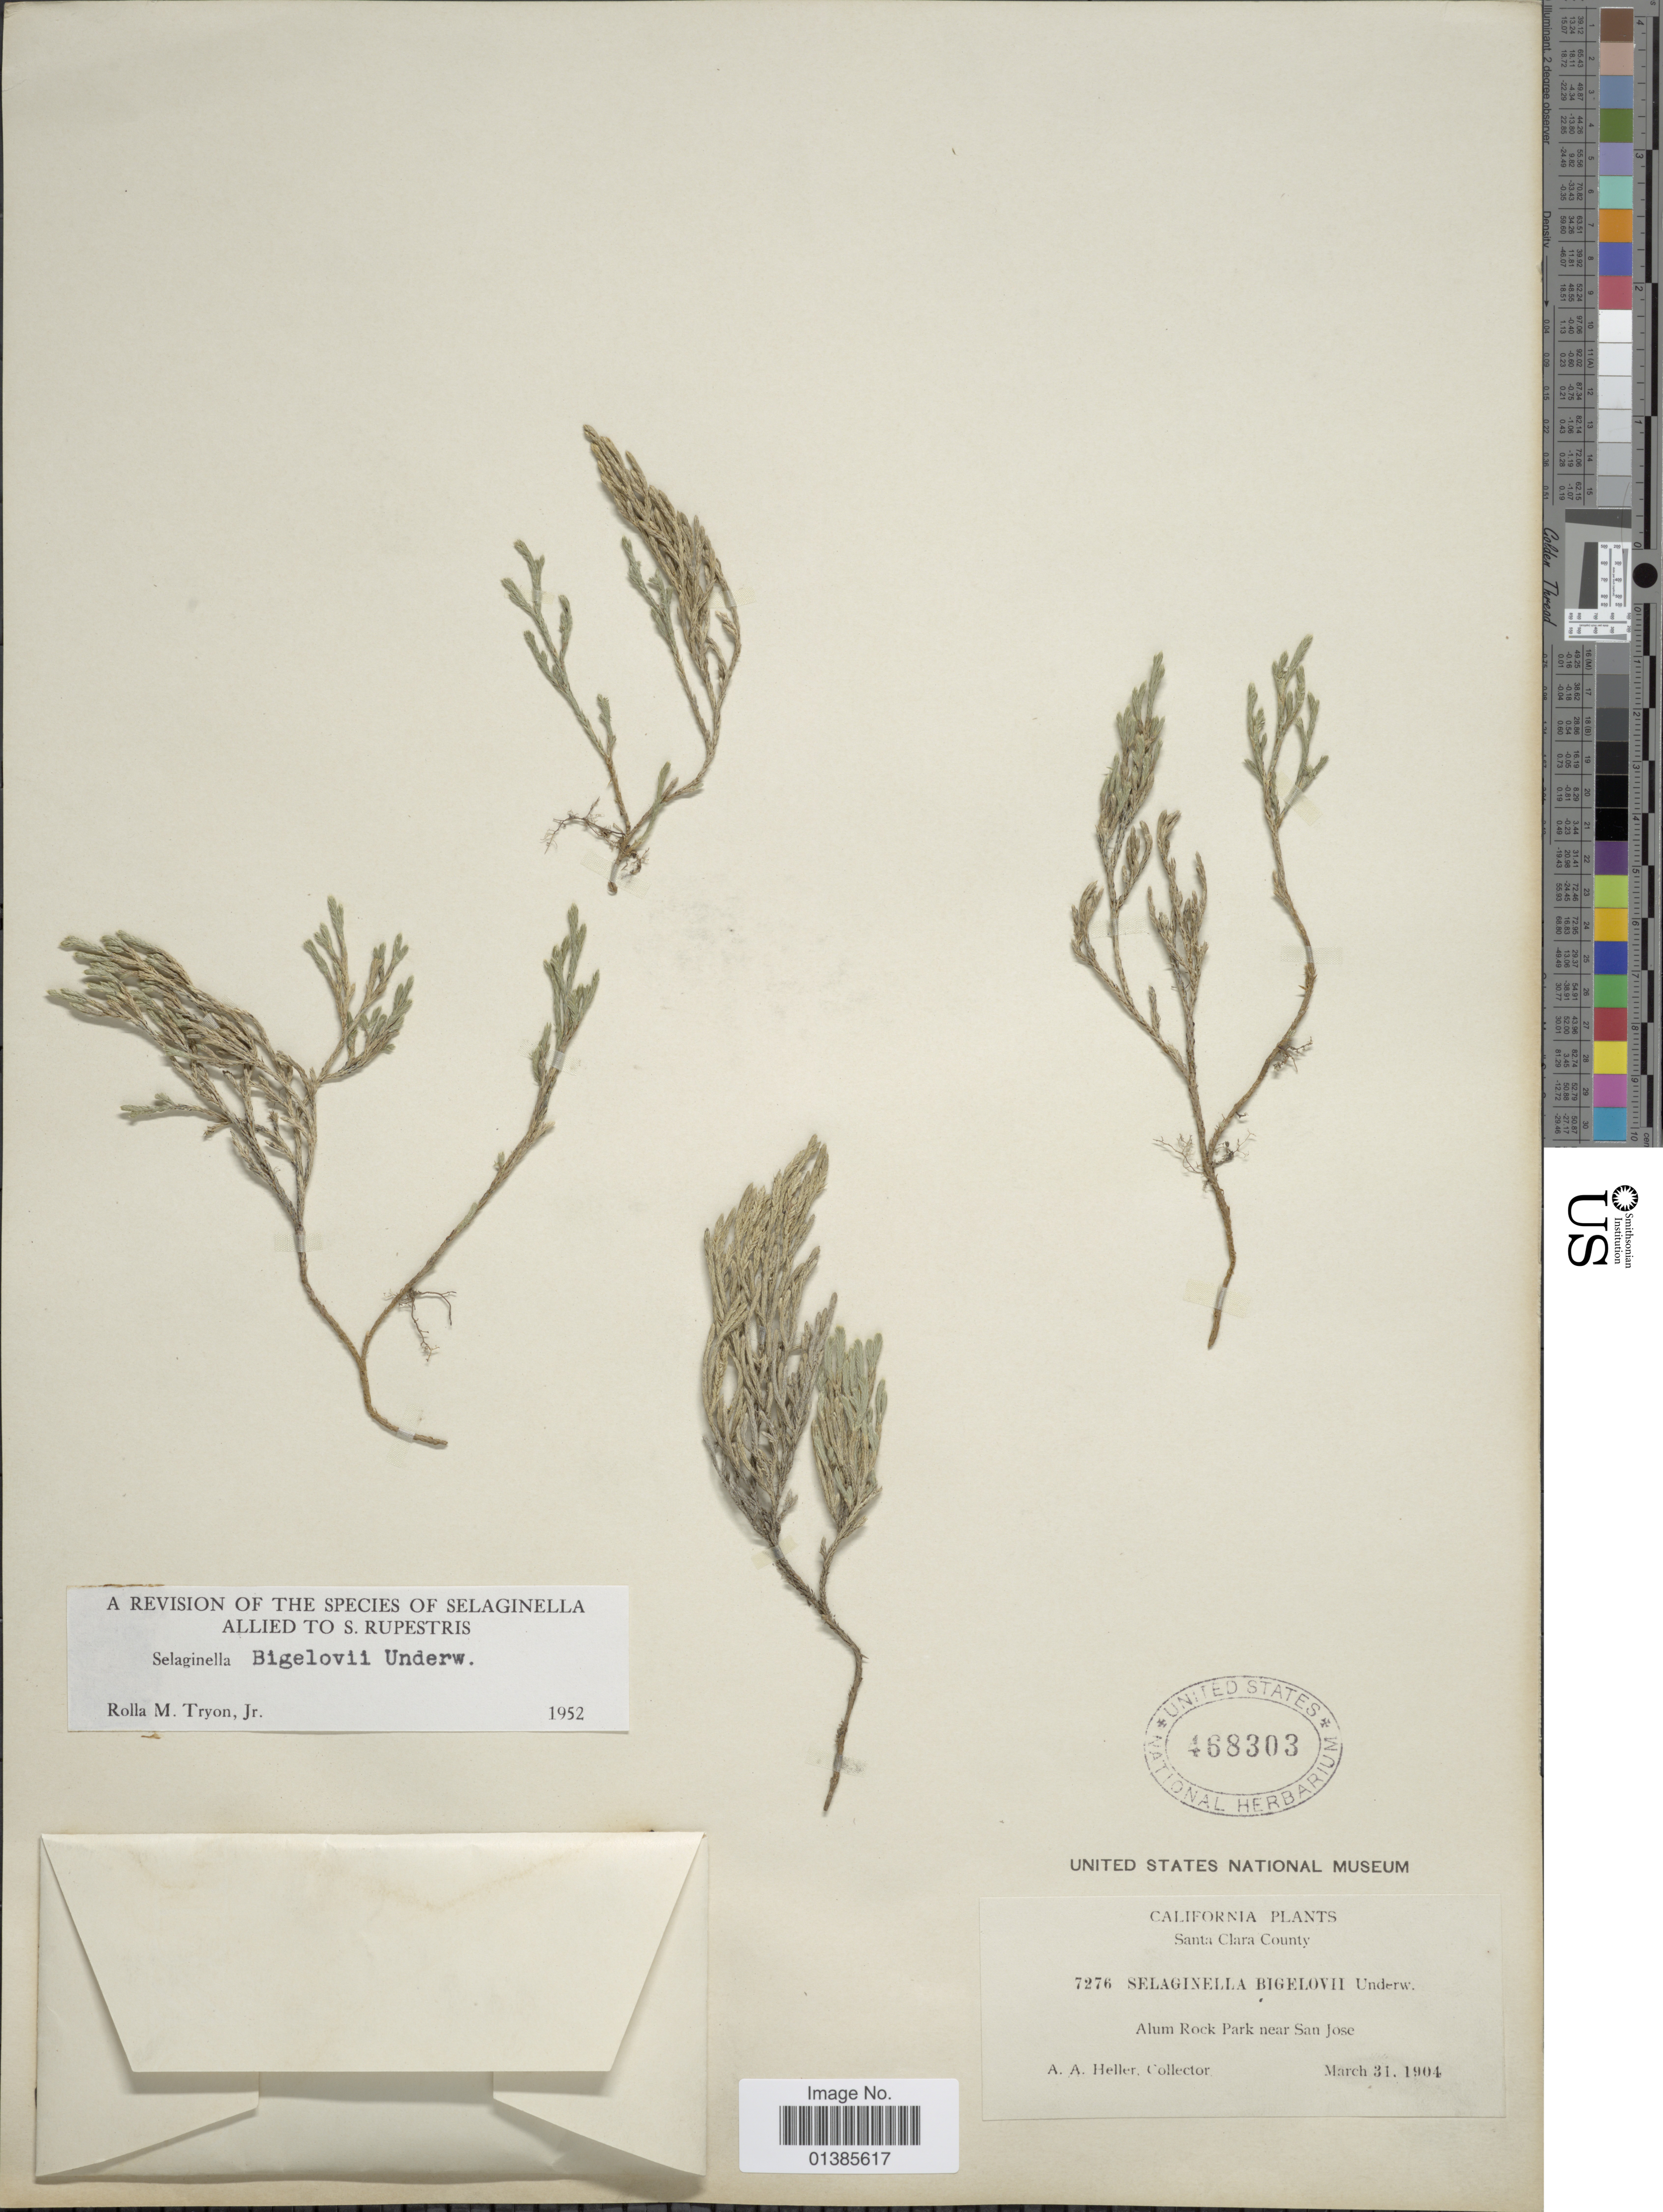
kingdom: Plantae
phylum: Tracheophyta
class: Lycopodiopsida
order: Selaginellales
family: Selaginellaceae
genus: Selaginella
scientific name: Selaginella bigelovii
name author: Underw.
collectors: A. A. Heller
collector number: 7276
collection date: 1904-03-31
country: United States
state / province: California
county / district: Santa Clara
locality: Santa Clara County. Alum Rock Park near San Jose.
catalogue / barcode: US 468303